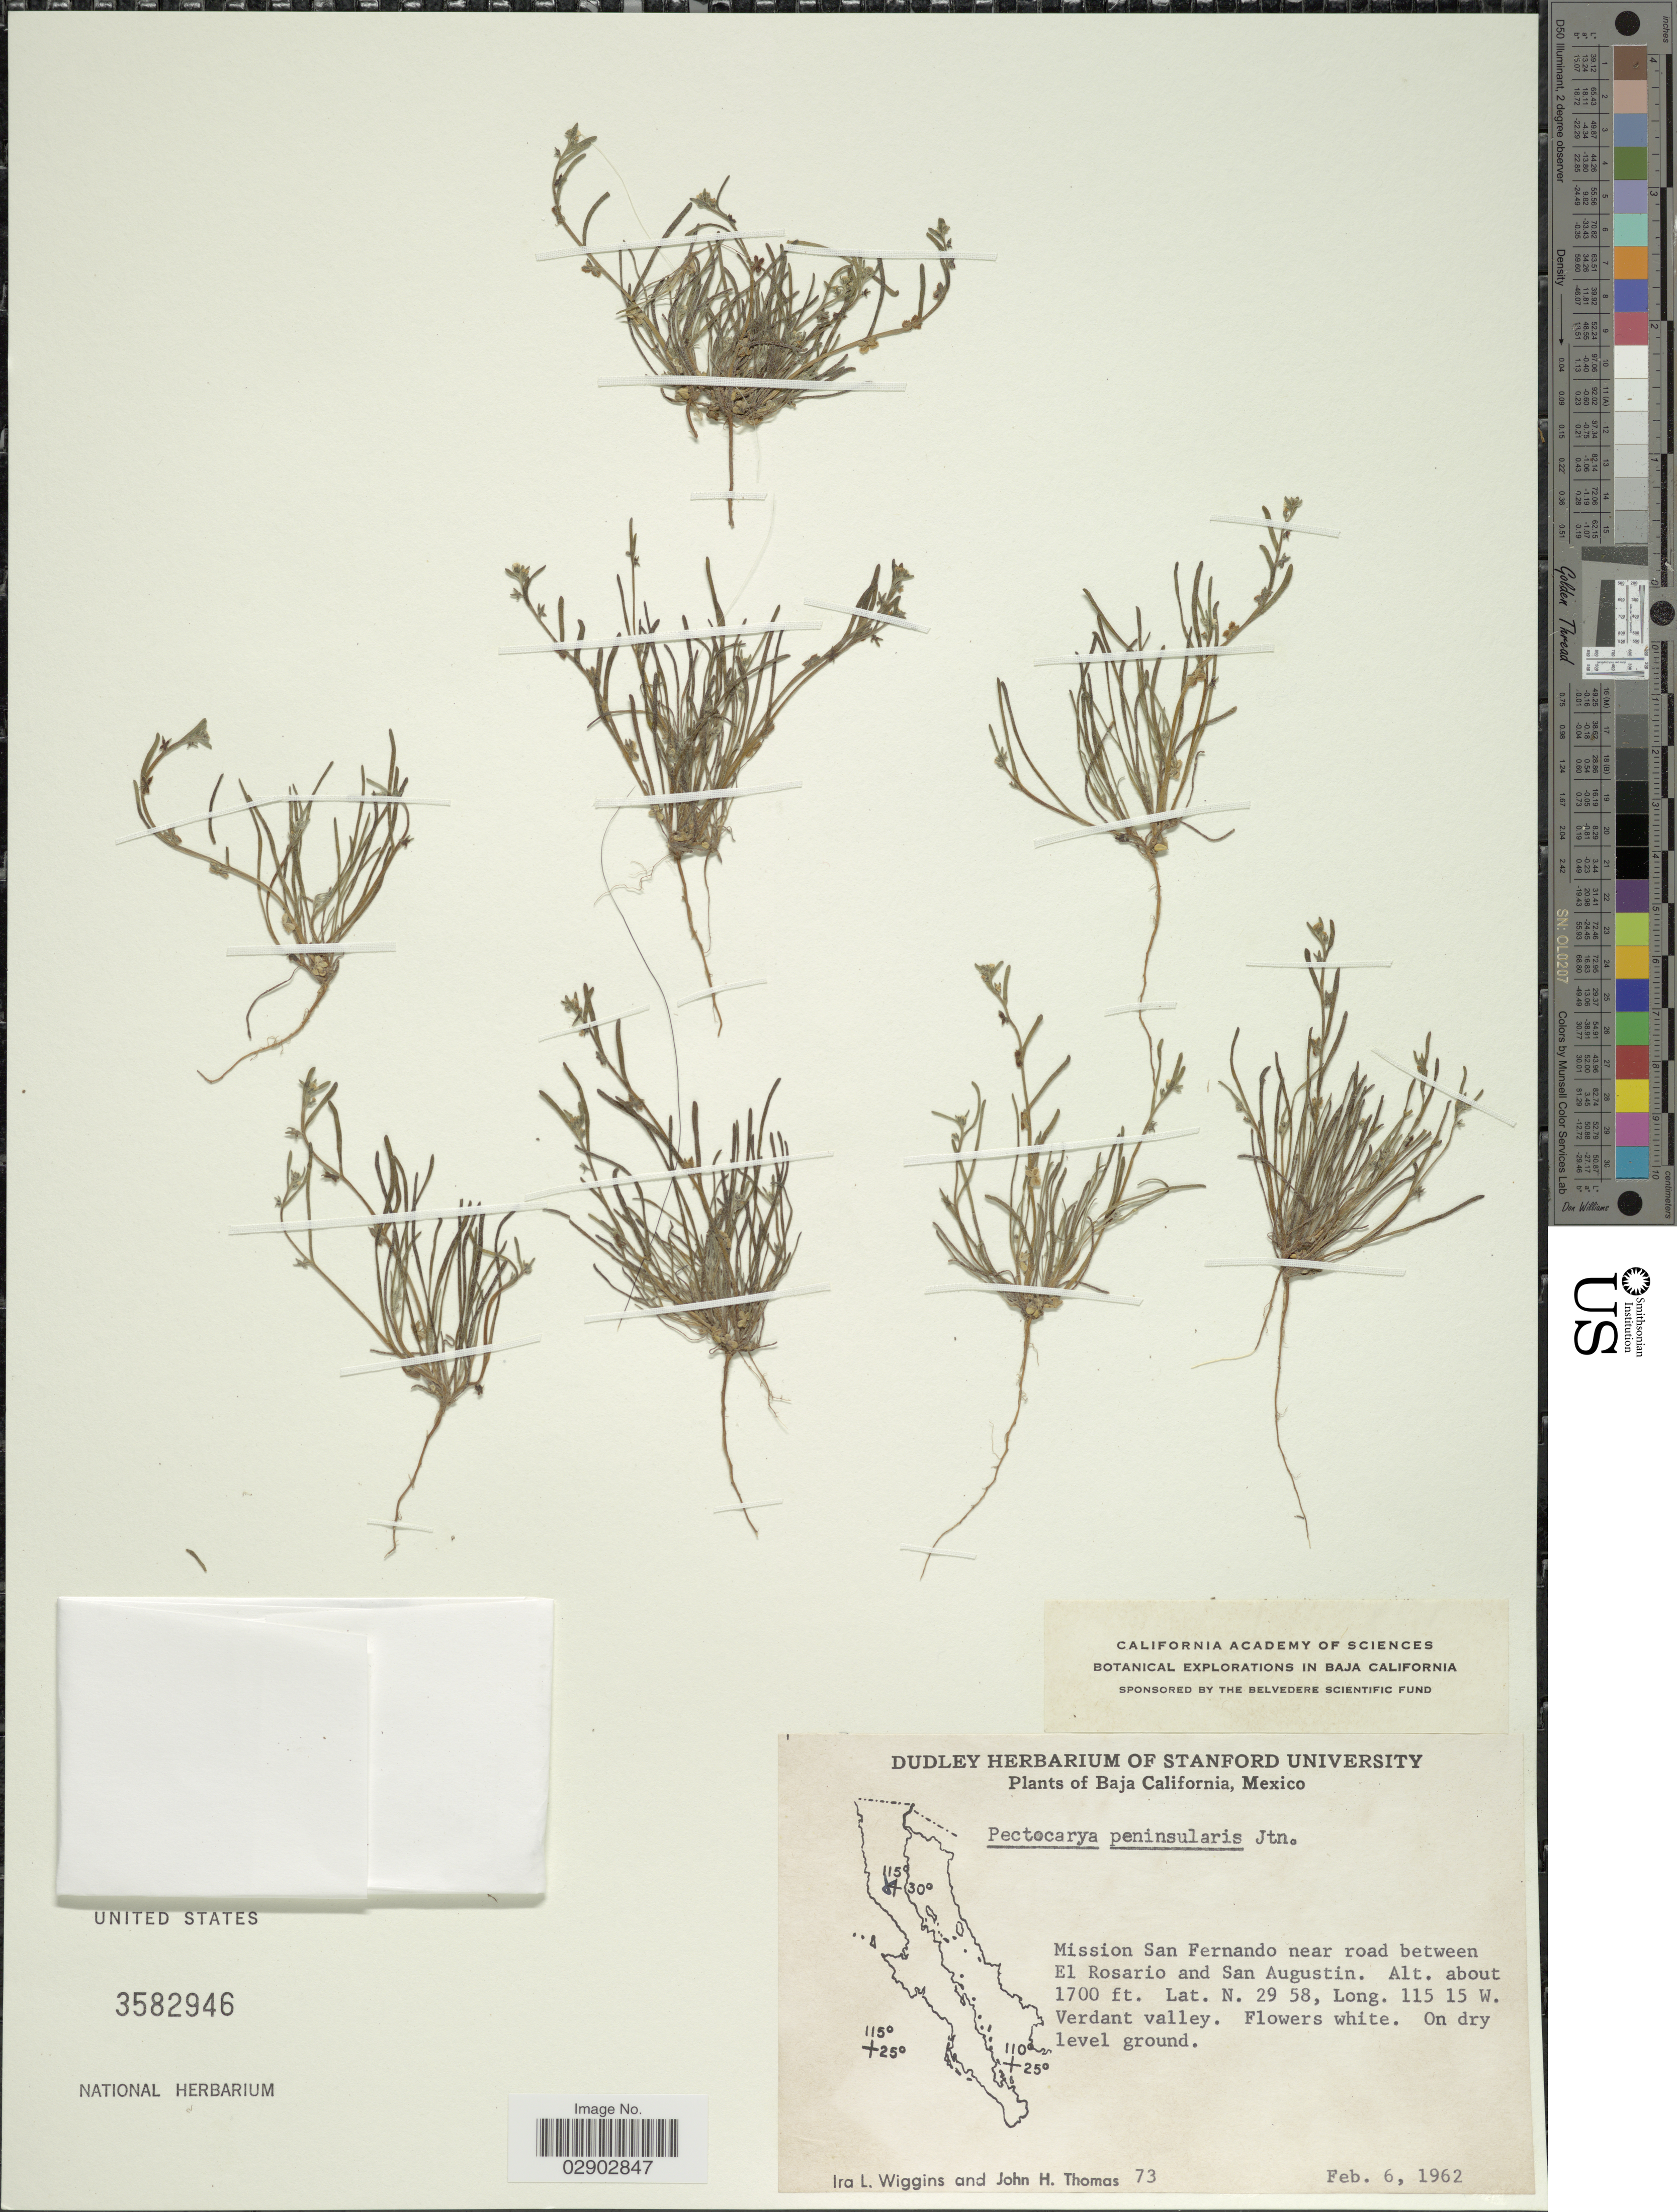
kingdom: Plantae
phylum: Tracheophyta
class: Magnoliopsida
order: Boraginales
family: Boraginaceae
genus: Pectocarya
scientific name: Pectocarya peninsularis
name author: I.M. Johnst.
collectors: I. L. Wiggins & J. H. Thomas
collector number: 73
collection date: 1962-02-06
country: Mexico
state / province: Baja California Norte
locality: Mission San Fernando near road between El Rosario and San Augustin.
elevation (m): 518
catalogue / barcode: US 3582946